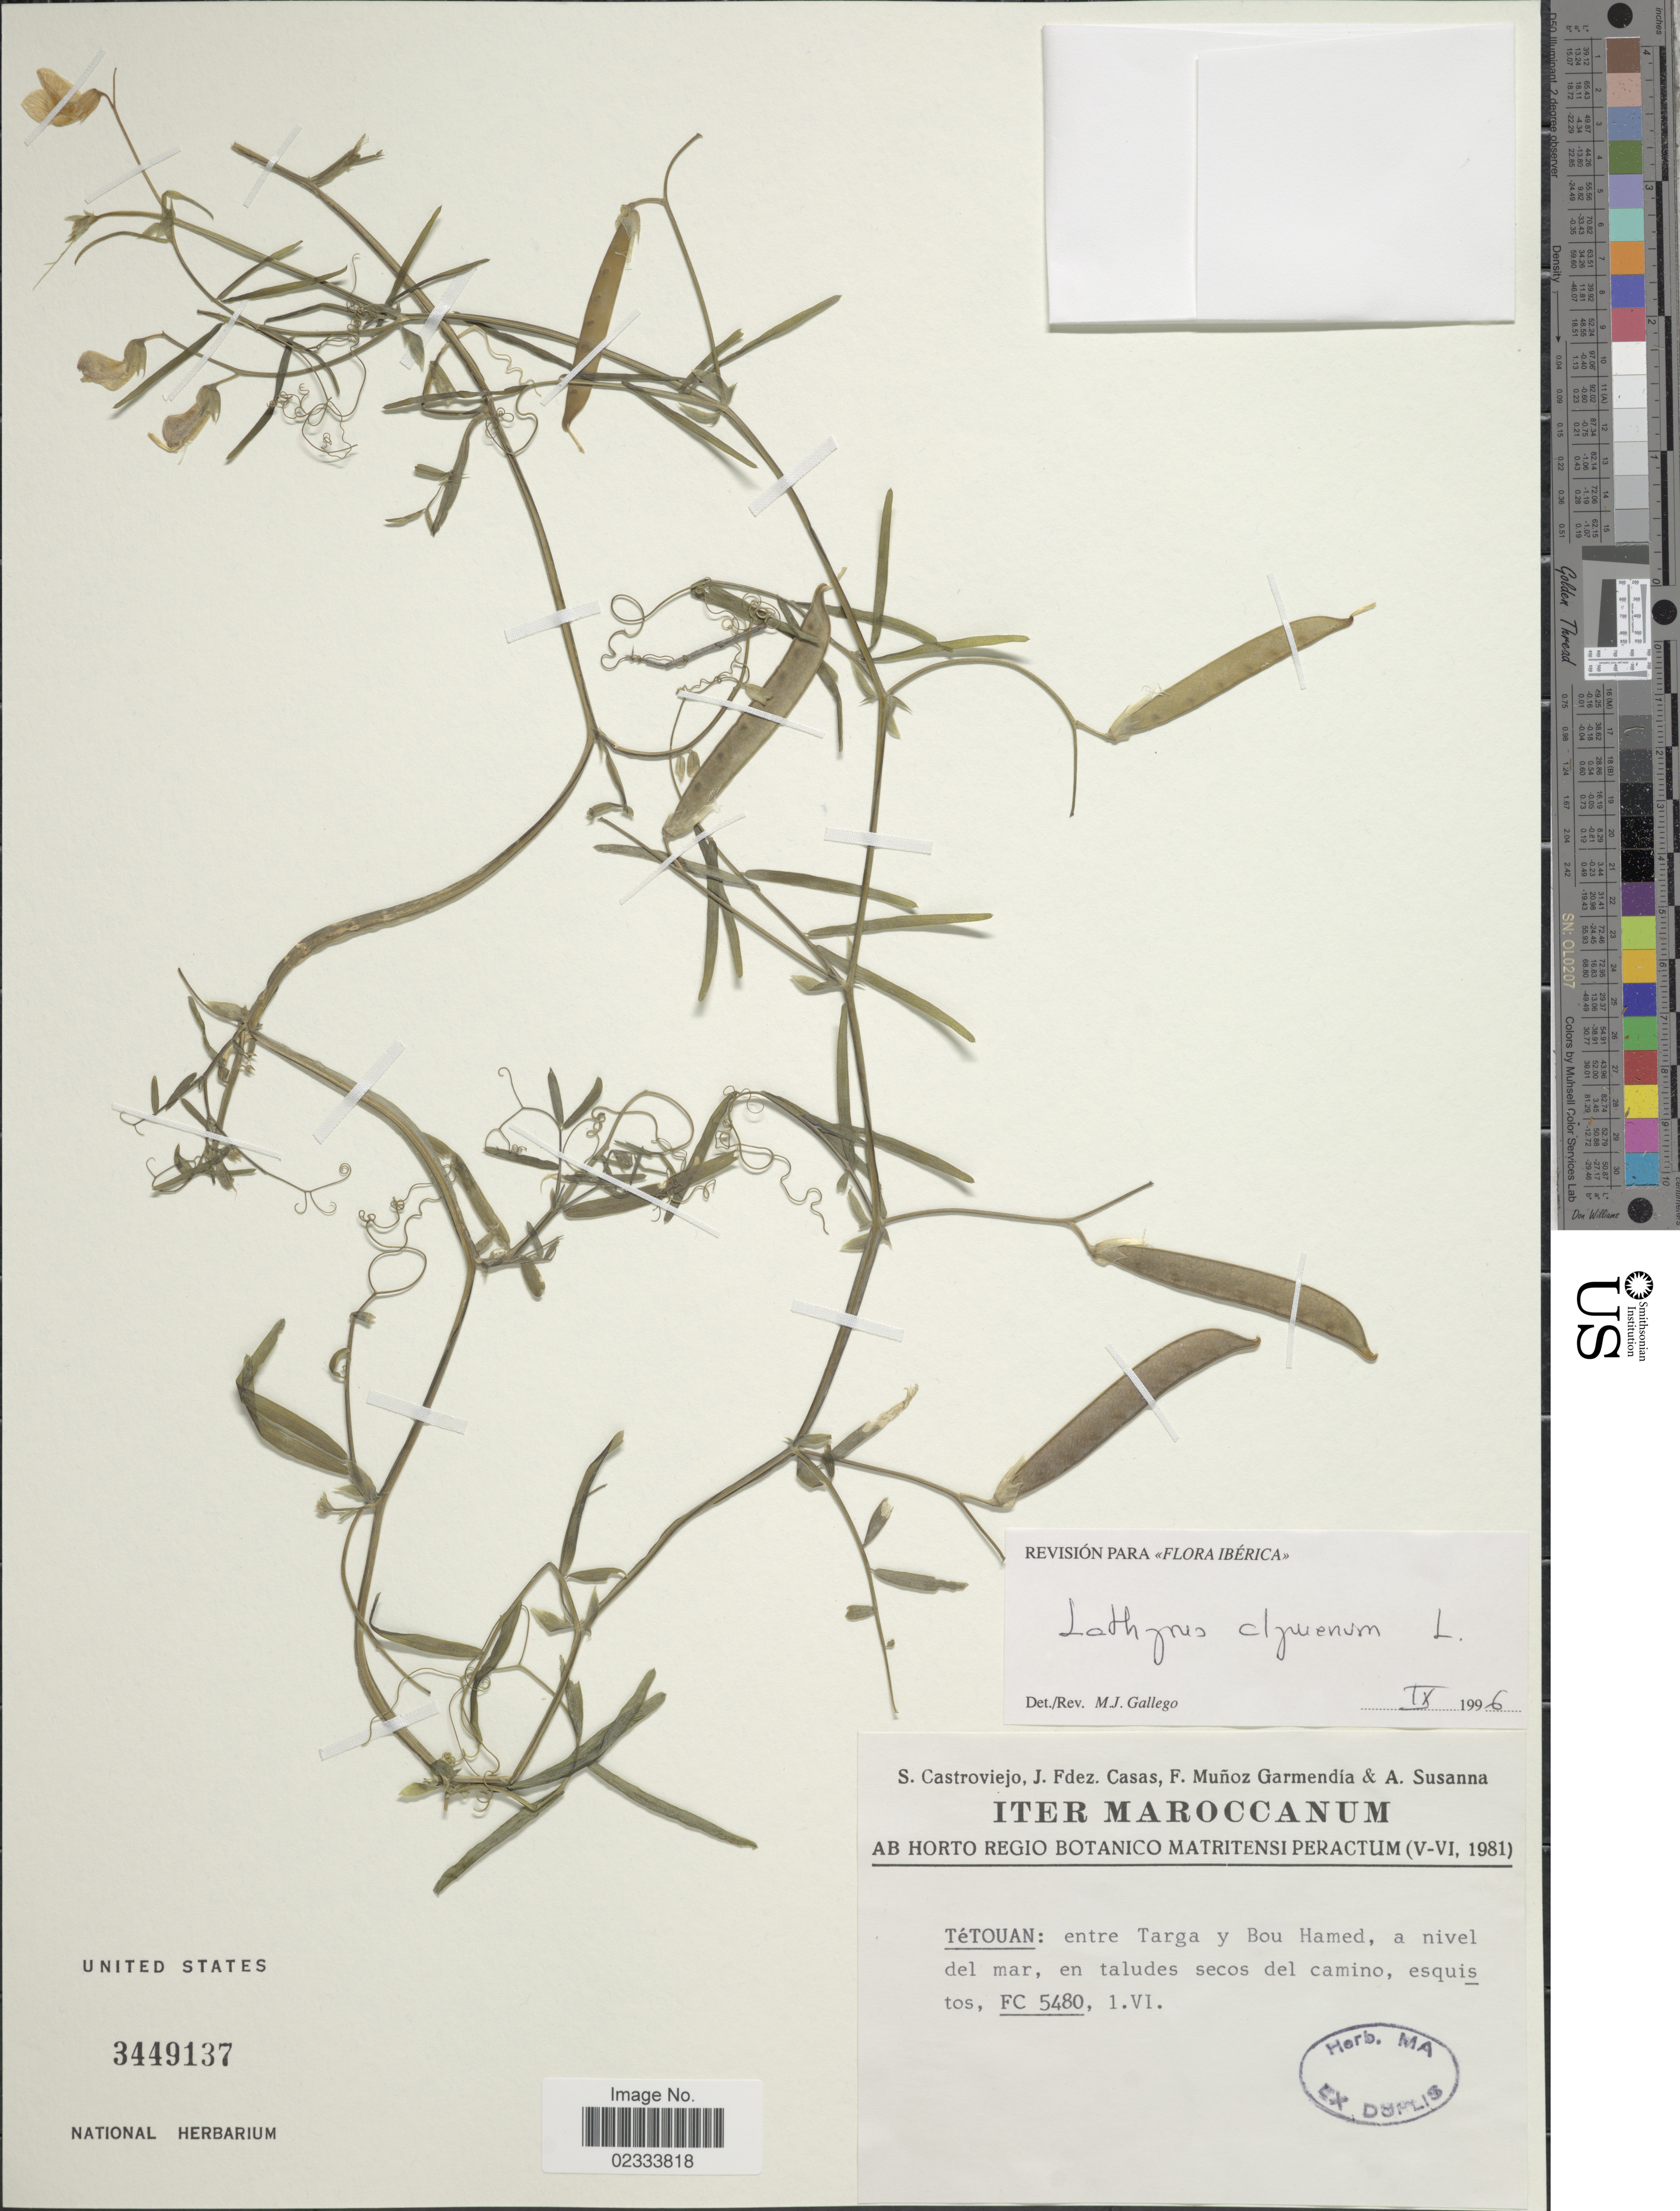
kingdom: Plantae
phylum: Tracheophyta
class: Magnoliopsida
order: Fabales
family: Fabaceae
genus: Lathyrus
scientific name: Lathyrus clymenum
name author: L.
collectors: S. Castroviejo, J. Casas, F. Muñoz Garmendia & A. Susanna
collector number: FC5480?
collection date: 1981-06-01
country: Morocco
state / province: Tanger-Tétouan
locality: Maroccanum, Tetouan: entre Targa y Bou Hamed, a nivel del mar, en taludes secos del campino, euistos, FC 5480 [unsure placement]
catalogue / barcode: US 3449137